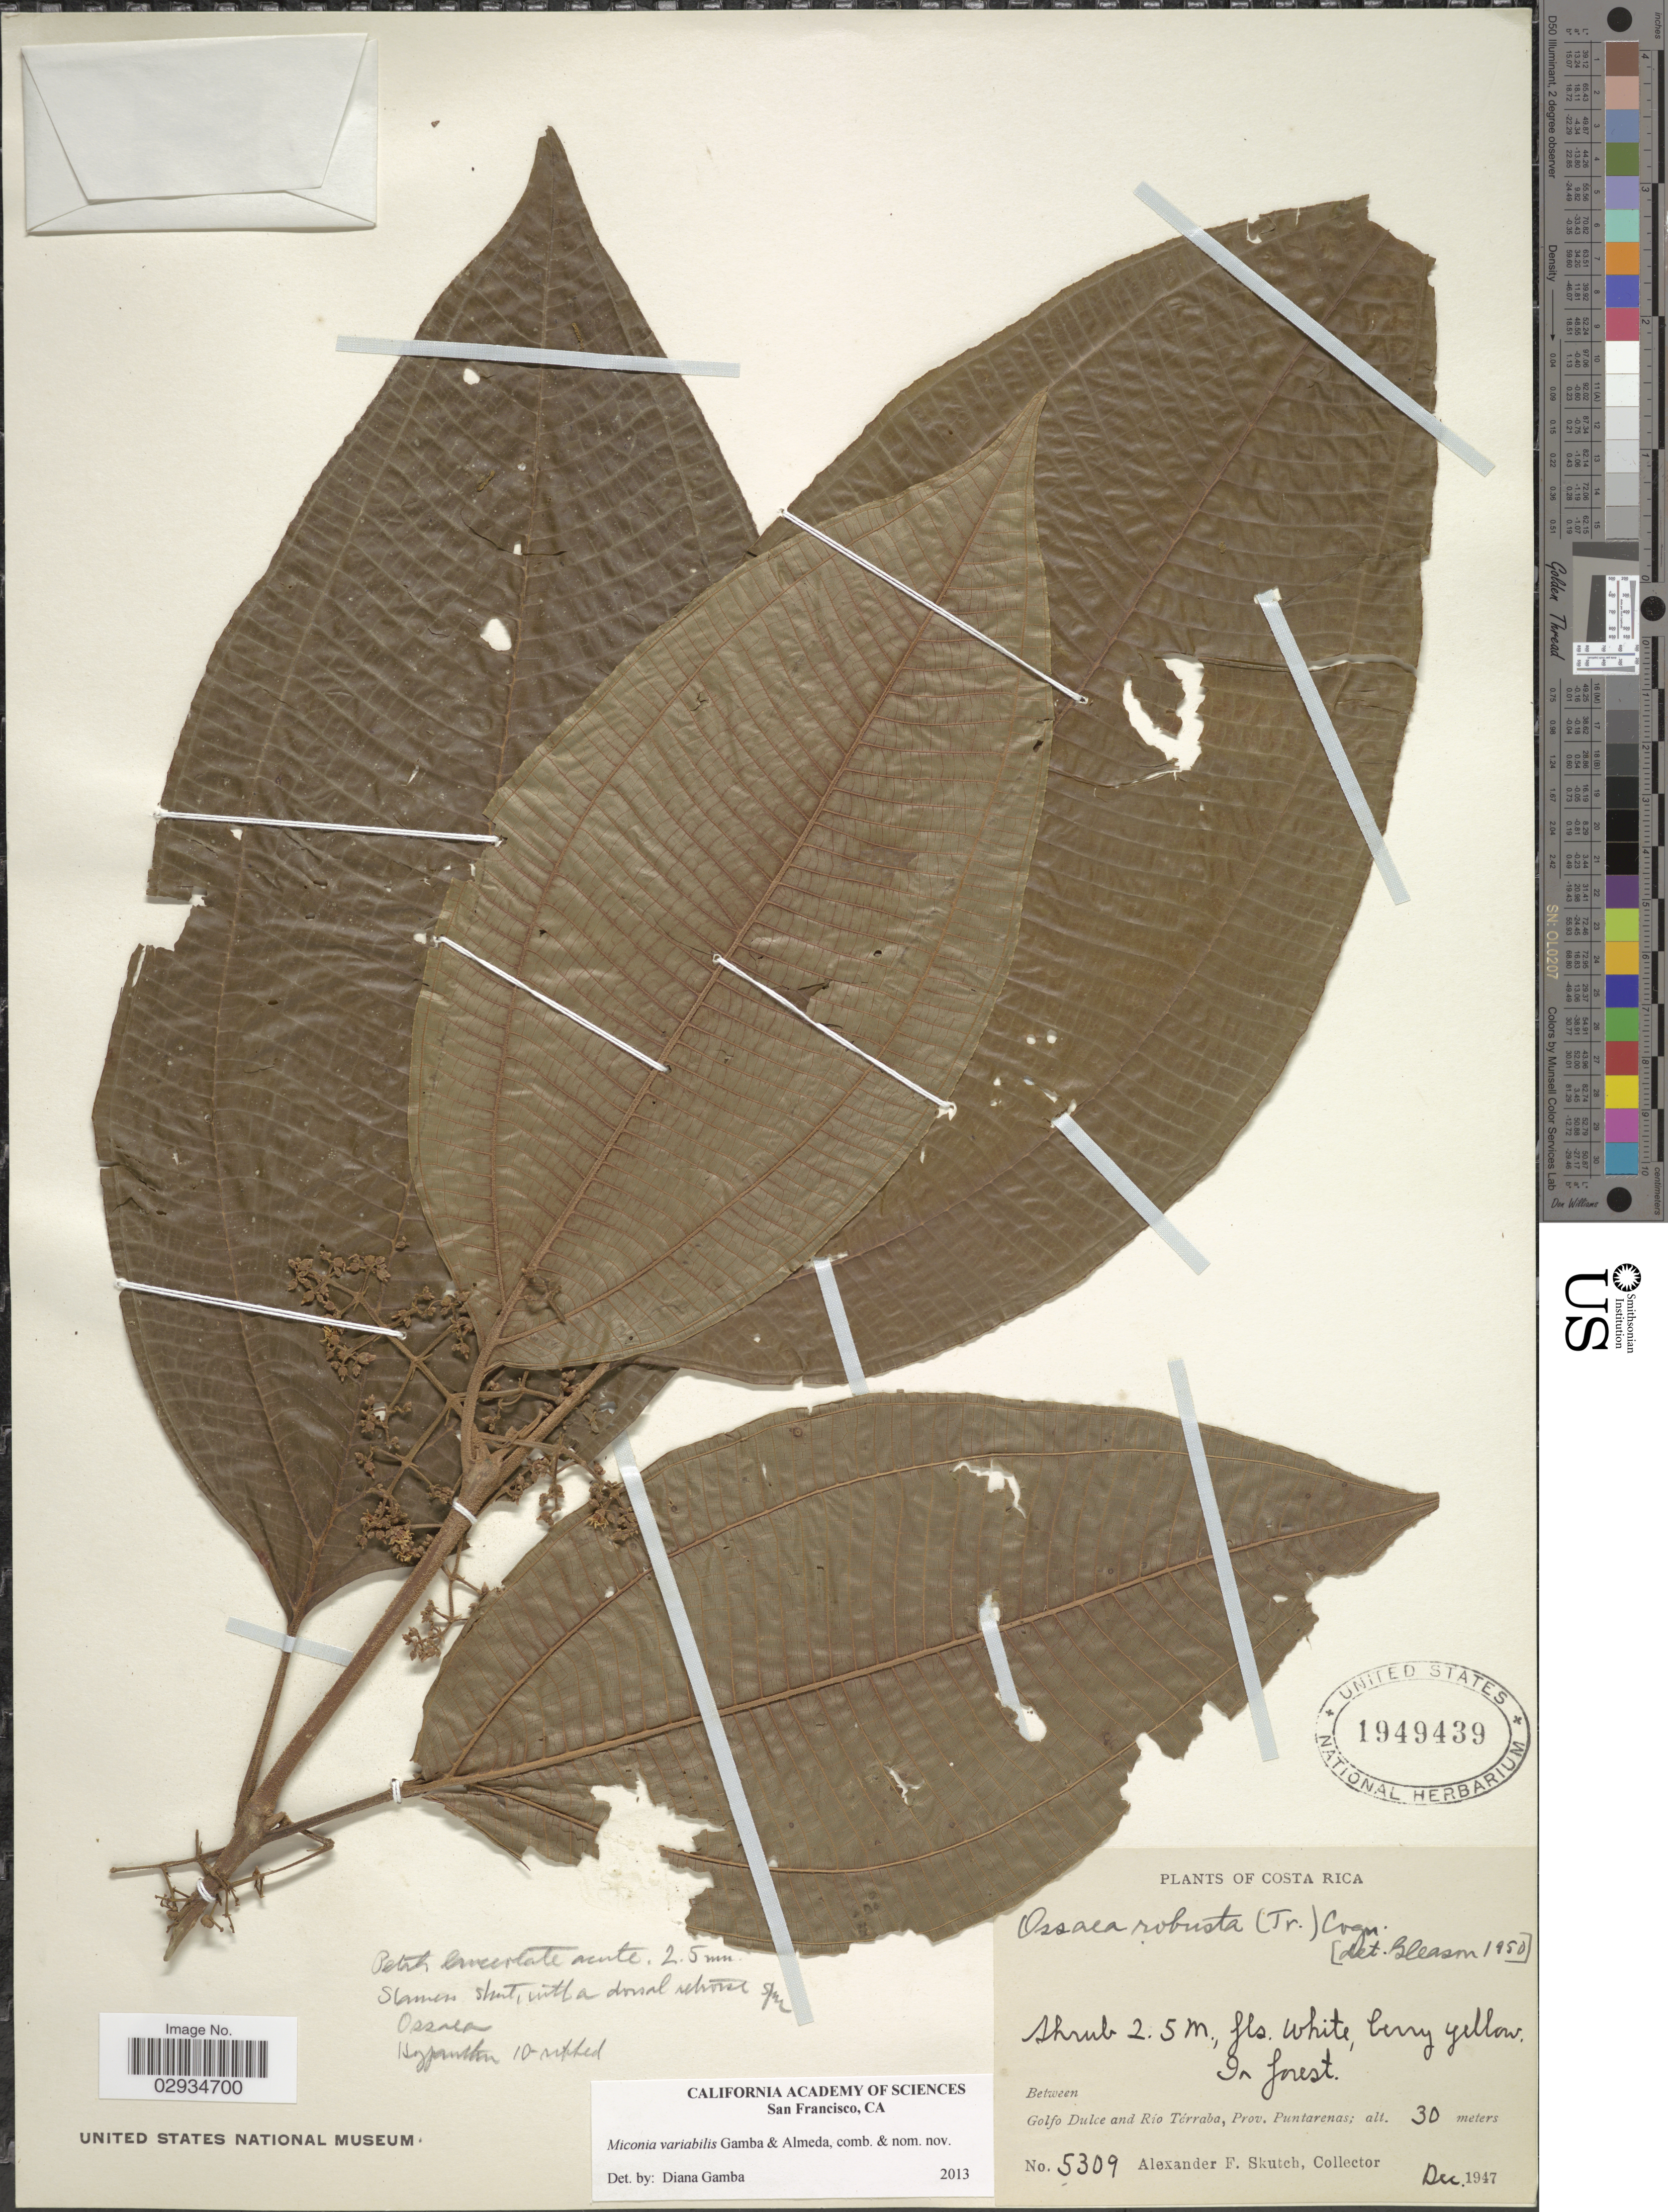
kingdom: Plantae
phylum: Tracheophyta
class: Magnoliopsida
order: Myrtales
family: Melastomataceae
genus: Miconia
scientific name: Miconia variabilis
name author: Gamba & Almeda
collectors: A. F. Skutch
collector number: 5309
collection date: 1947-12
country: Costa Rica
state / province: Puntarenas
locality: Between Golfo Dulce and Rio Térraba.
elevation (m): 30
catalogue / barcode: US 1949439